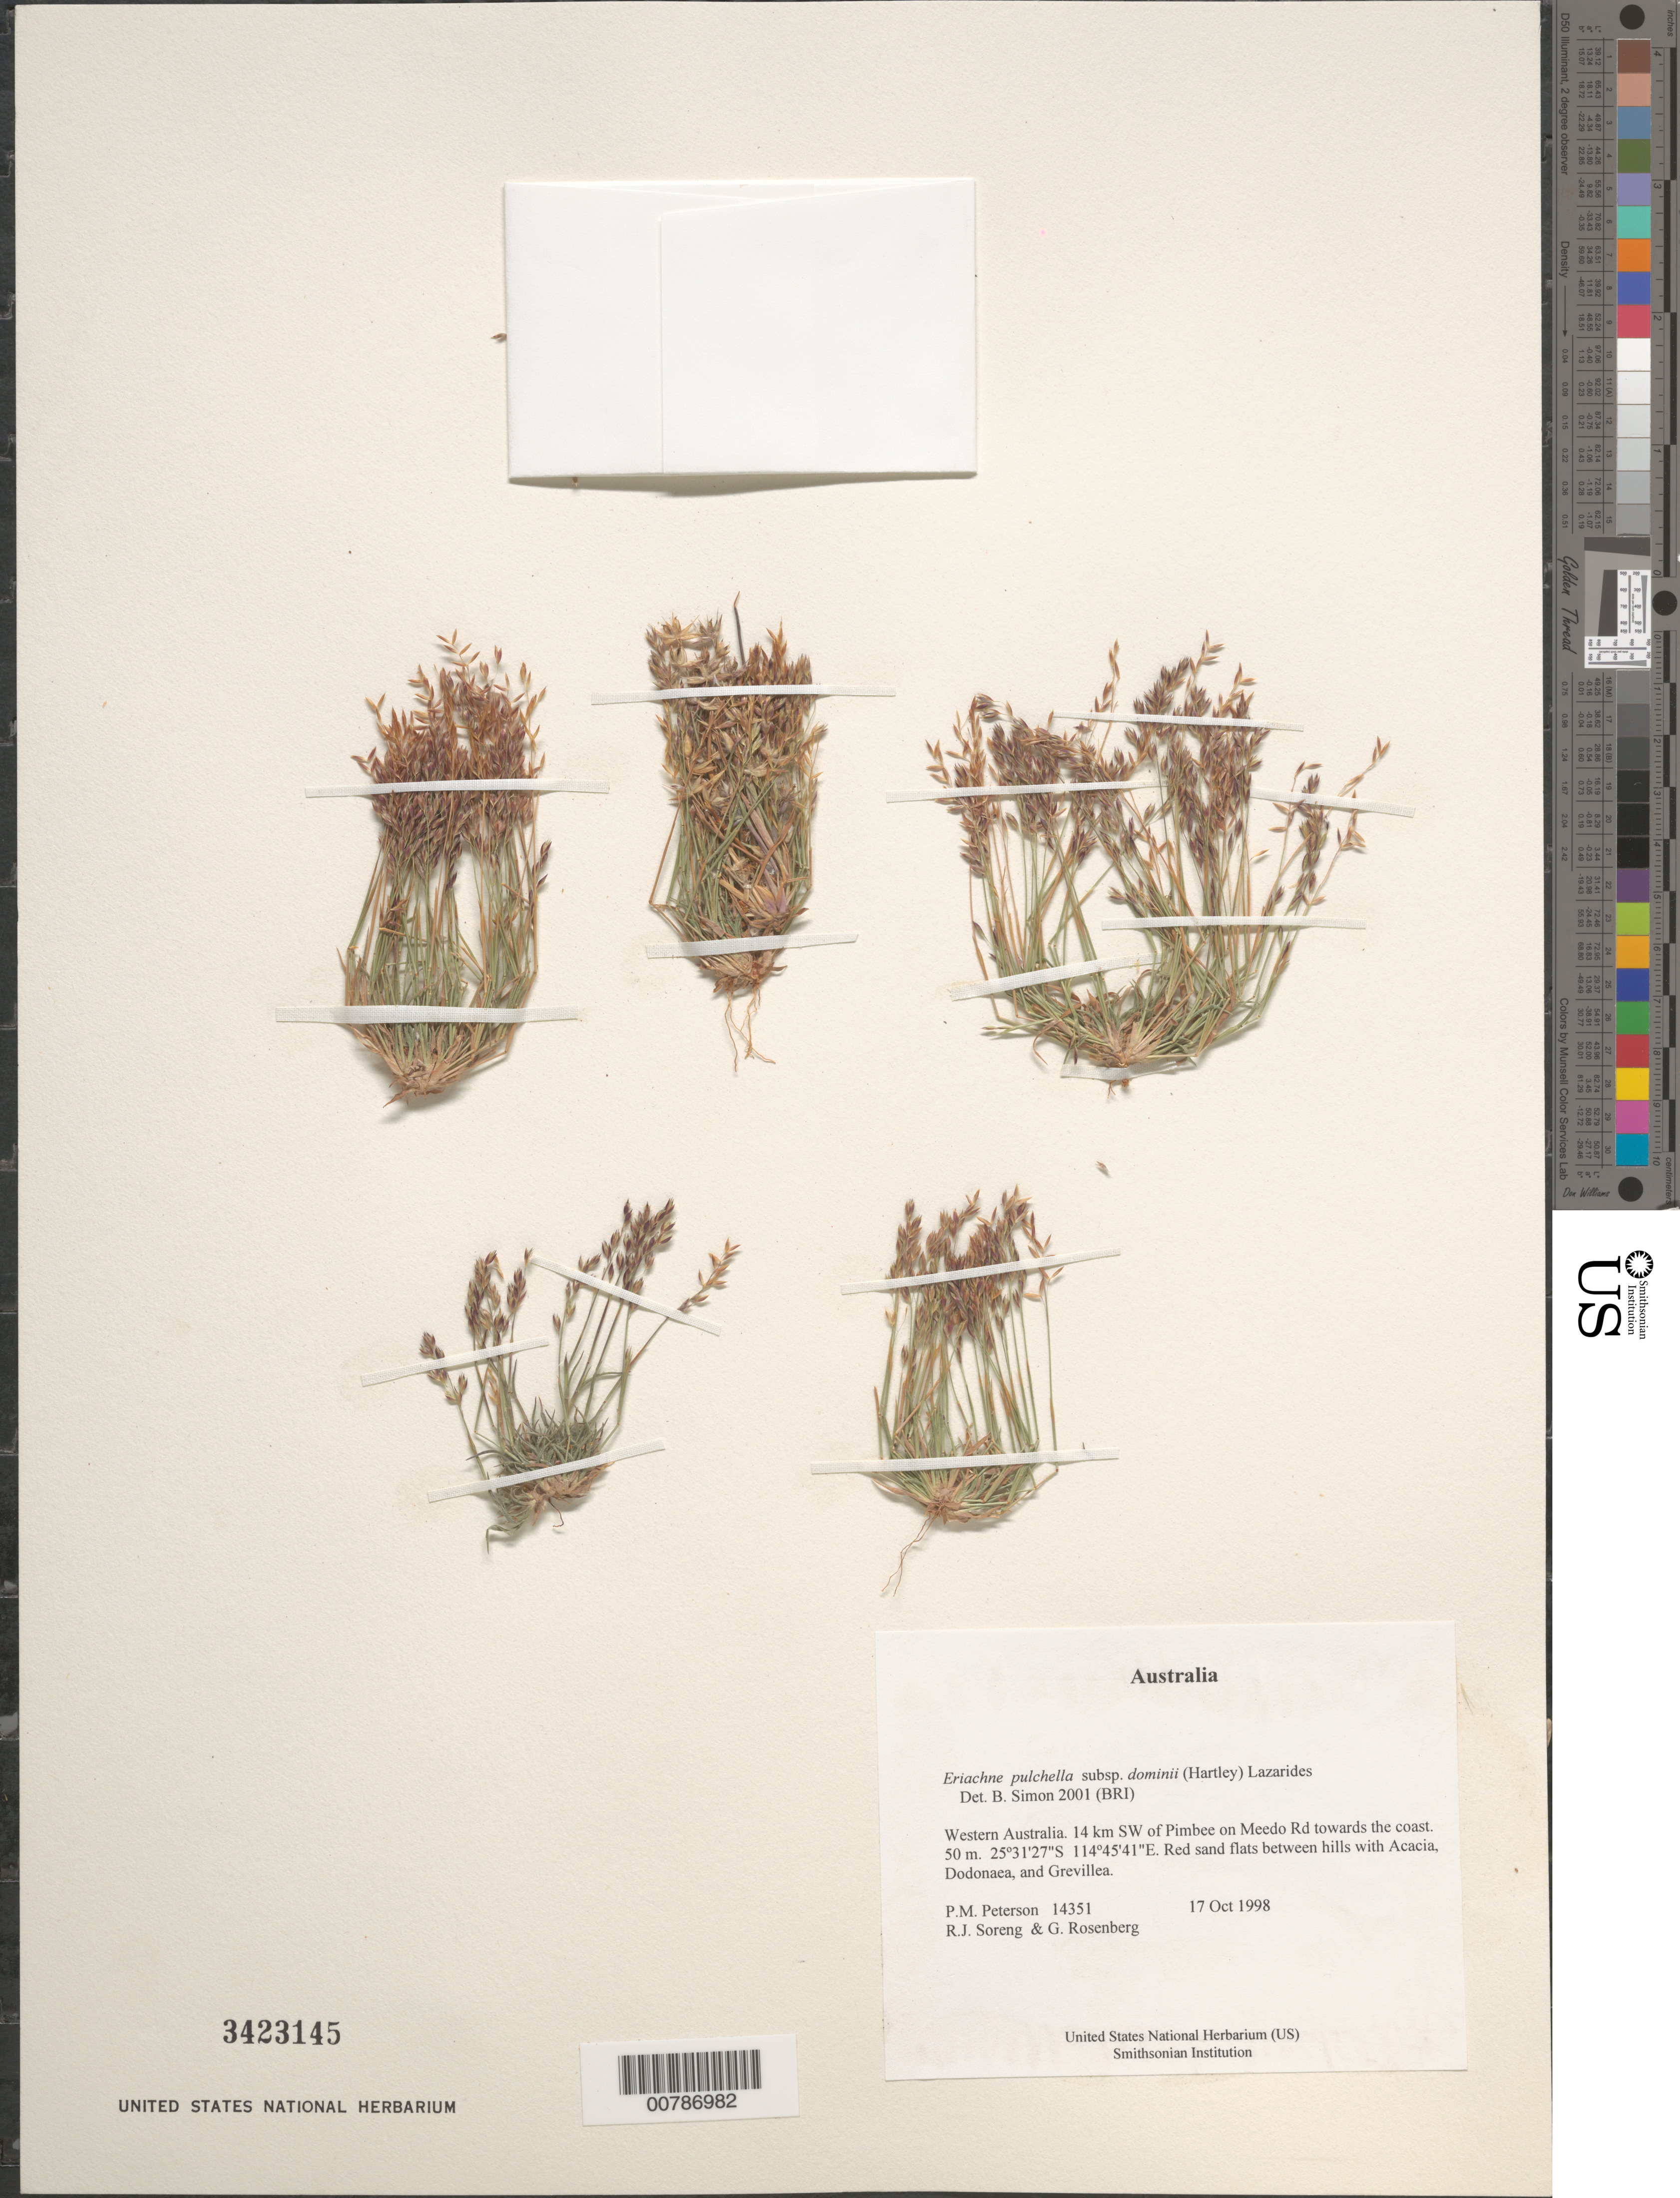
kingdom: Plantae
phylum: Tracheophyta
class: Liliopsida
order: Poales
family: Poaceae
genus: Eriachne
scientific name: Eriachne pulchella subsp. dominii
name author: (Hartley) Lazarides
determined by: Simon, B.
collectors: P. M. Peterson, R. J. Soreng & G. Rosenberg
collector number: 14351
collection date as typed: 17 Oct 1998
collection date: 1998-10-17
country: Australia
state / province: Western Australia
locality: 14 km SW of Pimbee on Meedo Rd towards the coast.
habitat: Red sand flats between hills with Acacia, Dodonaea, and Grevillea.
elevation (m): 50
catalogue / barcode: US 3423145